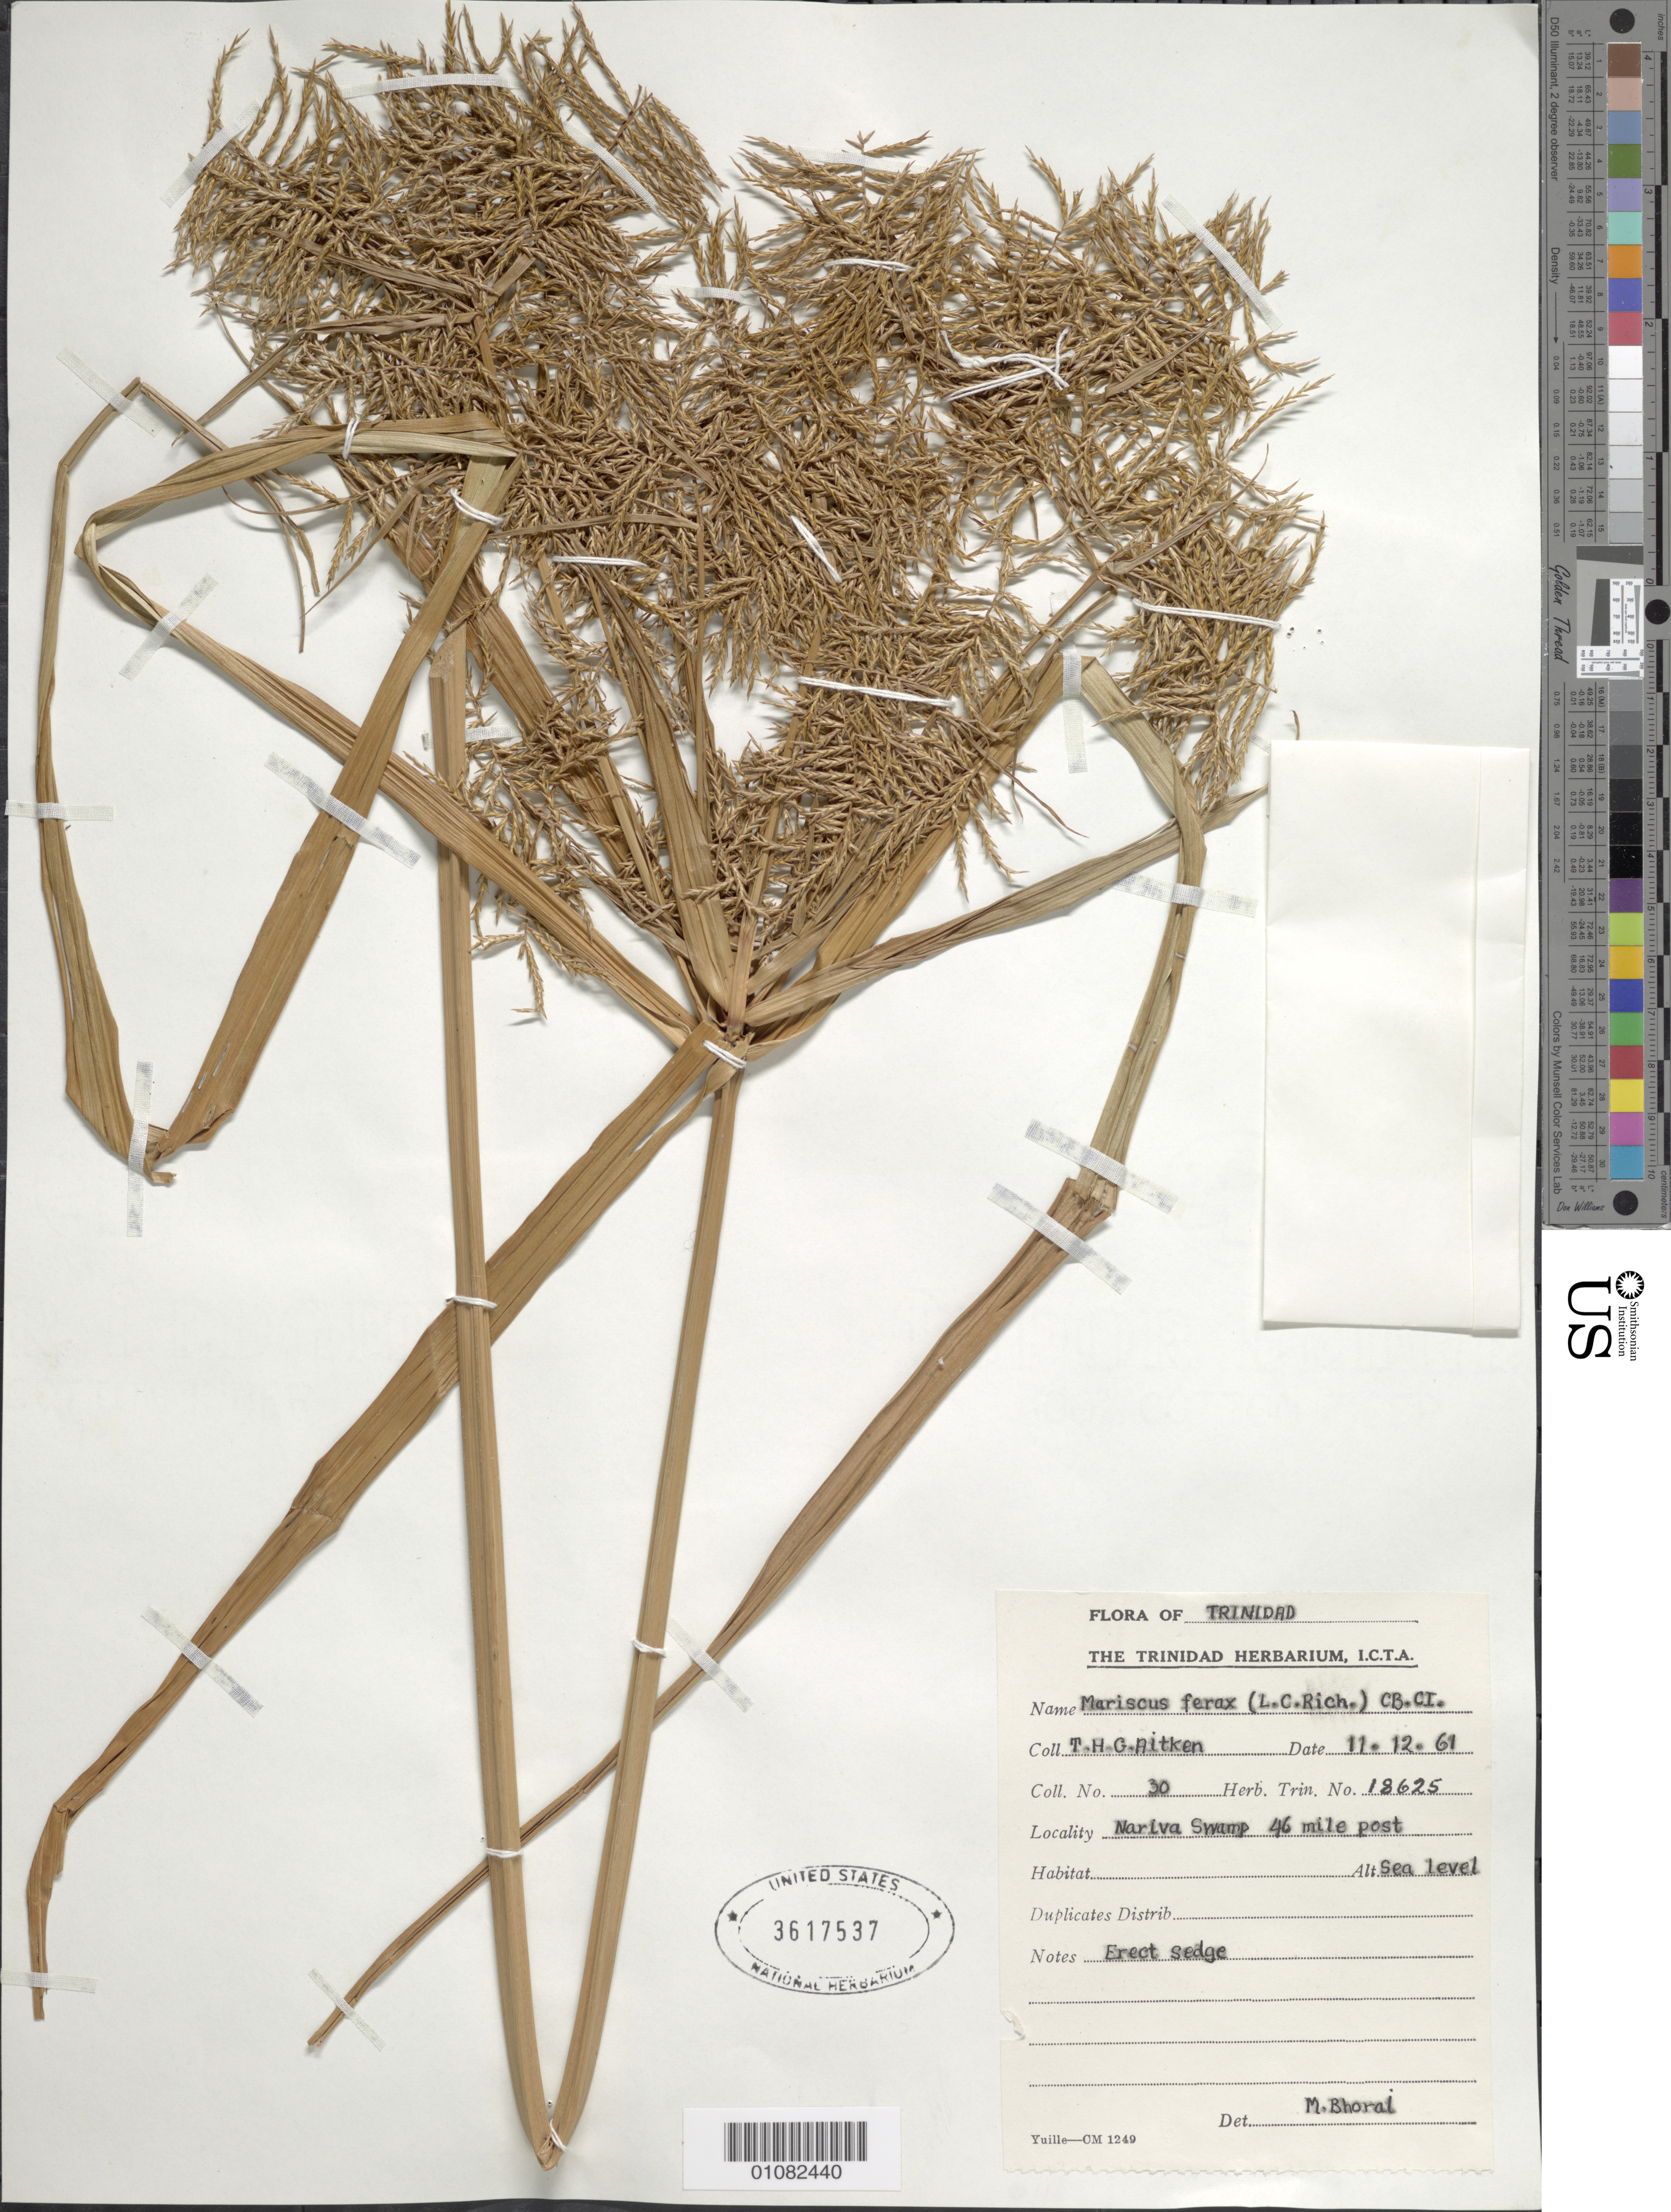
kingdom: Plantae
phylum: Tracheophyta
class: Liliopsida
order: Poales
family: Cyperaceae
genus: Cyperus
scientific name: Cyperus odoratus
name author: L.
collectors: T. Aitken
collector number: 30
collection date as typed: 12 Nov 1961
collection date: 1961-11-12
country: Trinidad and Tobago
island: Trinidad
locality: Nariva Swamp 46 mile post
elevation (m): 0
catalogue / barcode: US 3617537